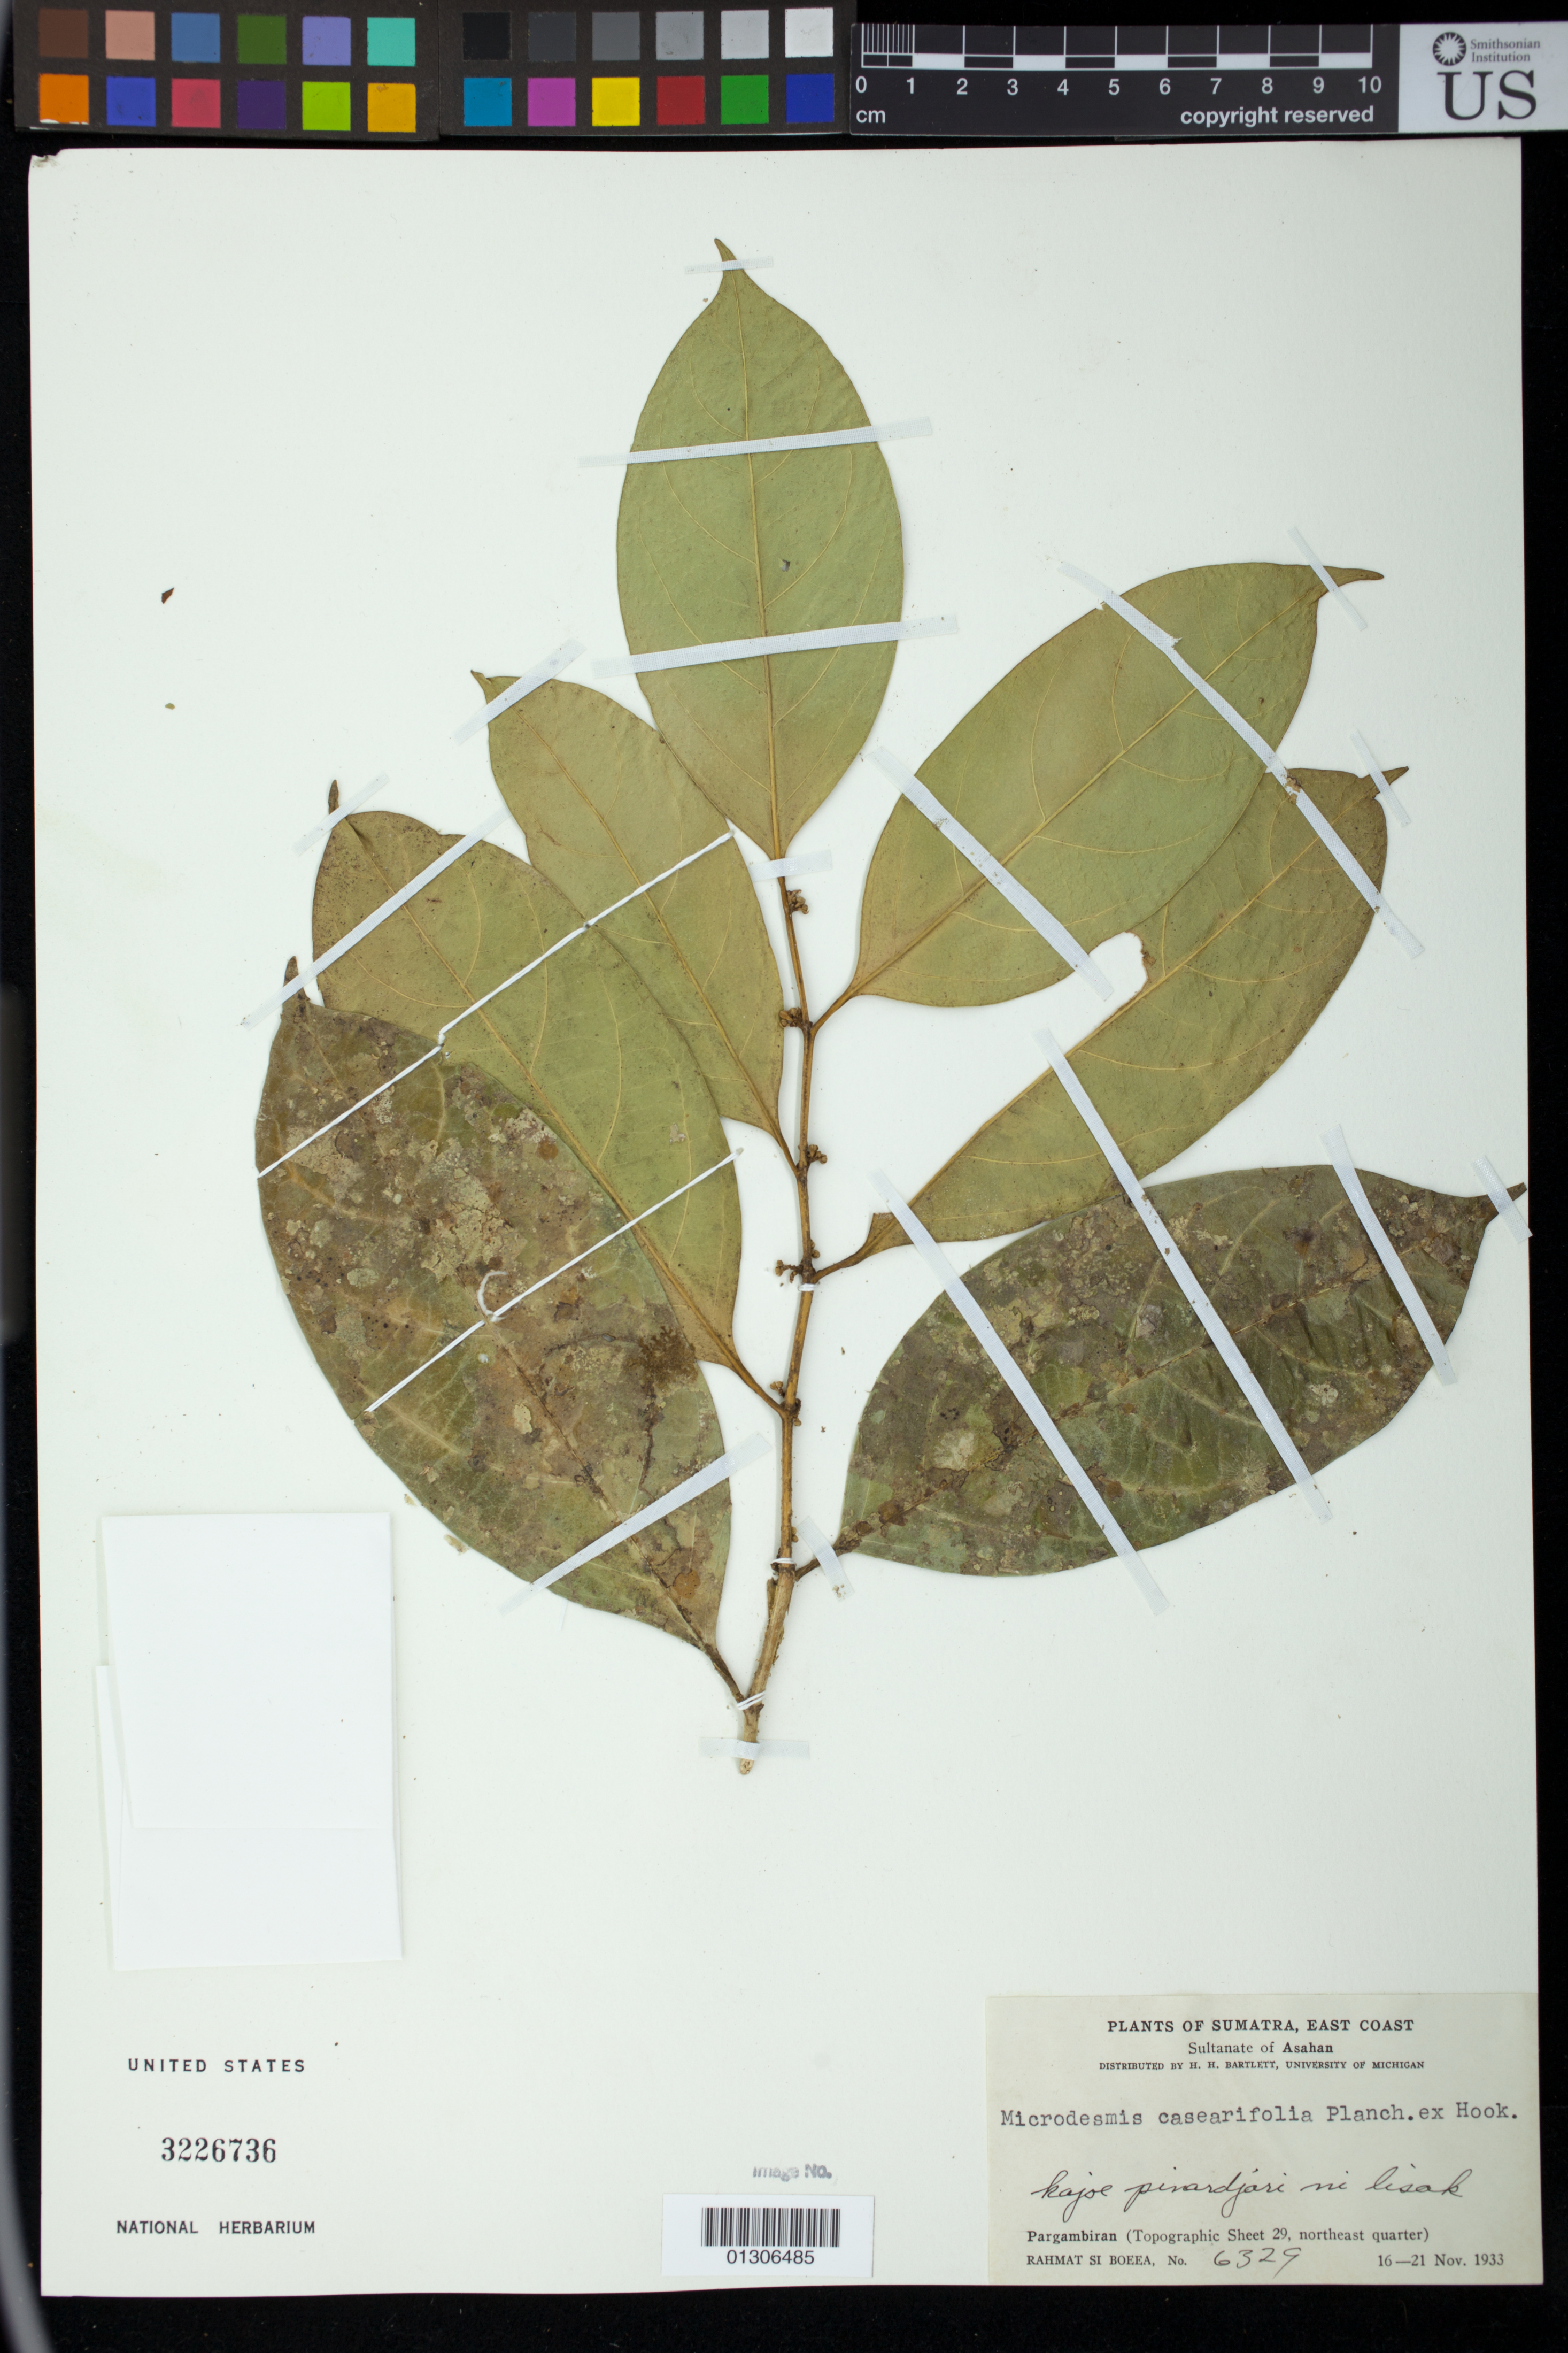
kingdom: Plantae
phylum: Tracheophyta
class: Magnoliopsida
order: Malpighiales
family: Pandaceae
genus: Microdesmis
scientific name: Microdesmis casearifolia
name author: Planch. & Hook.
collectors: Rahmat Si Boeea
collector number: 6329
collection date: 1933-11-16/1933-11-21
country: Indonesia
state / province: Sumatra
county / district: Sumatera Utara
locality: Pargambiran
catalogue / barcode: US 3226736